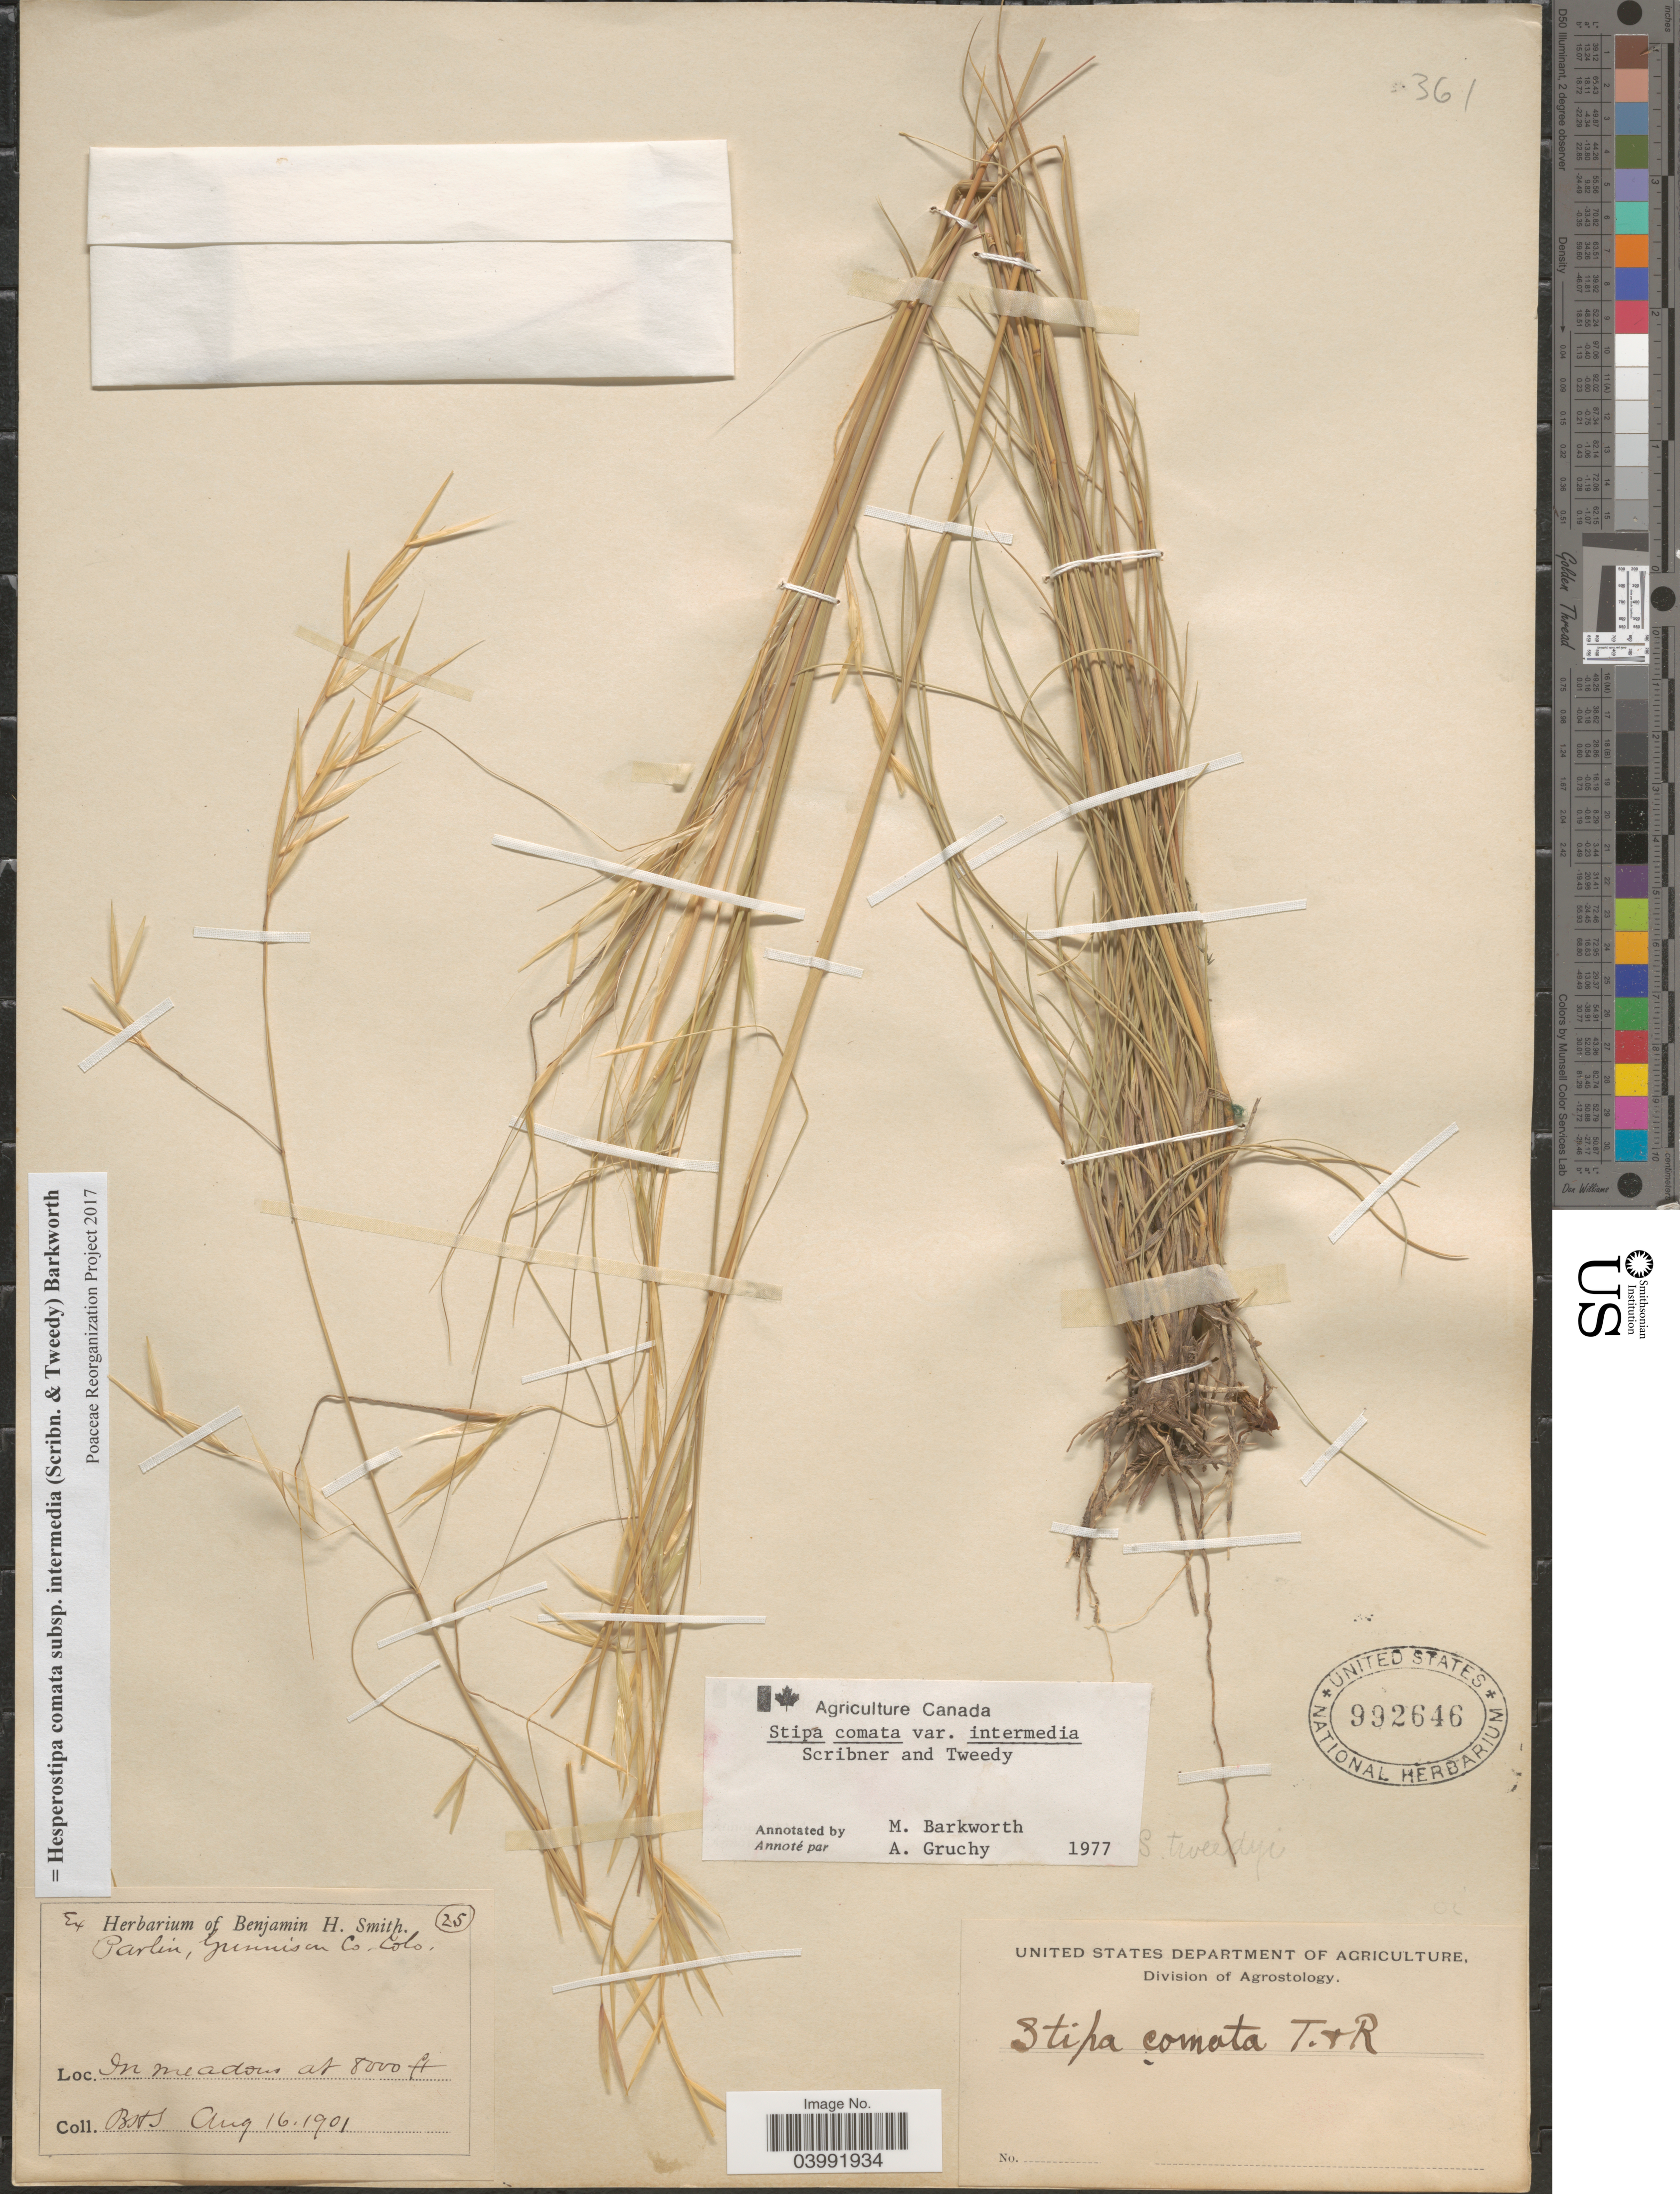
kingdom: Plantae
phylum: Tracheophyta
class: Liliopsida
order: Poales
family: Poaceae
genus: Hesperostipa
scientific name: Hesperostipa comata subsp. intermedia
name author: (Scribn. & Tweedy) Barkworth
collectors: B. H. Smith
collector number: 25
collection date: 1901-08-16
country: United States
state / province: Colorado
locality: Parlin, Gunnison Co.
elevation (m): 2438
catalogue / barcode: US 992646